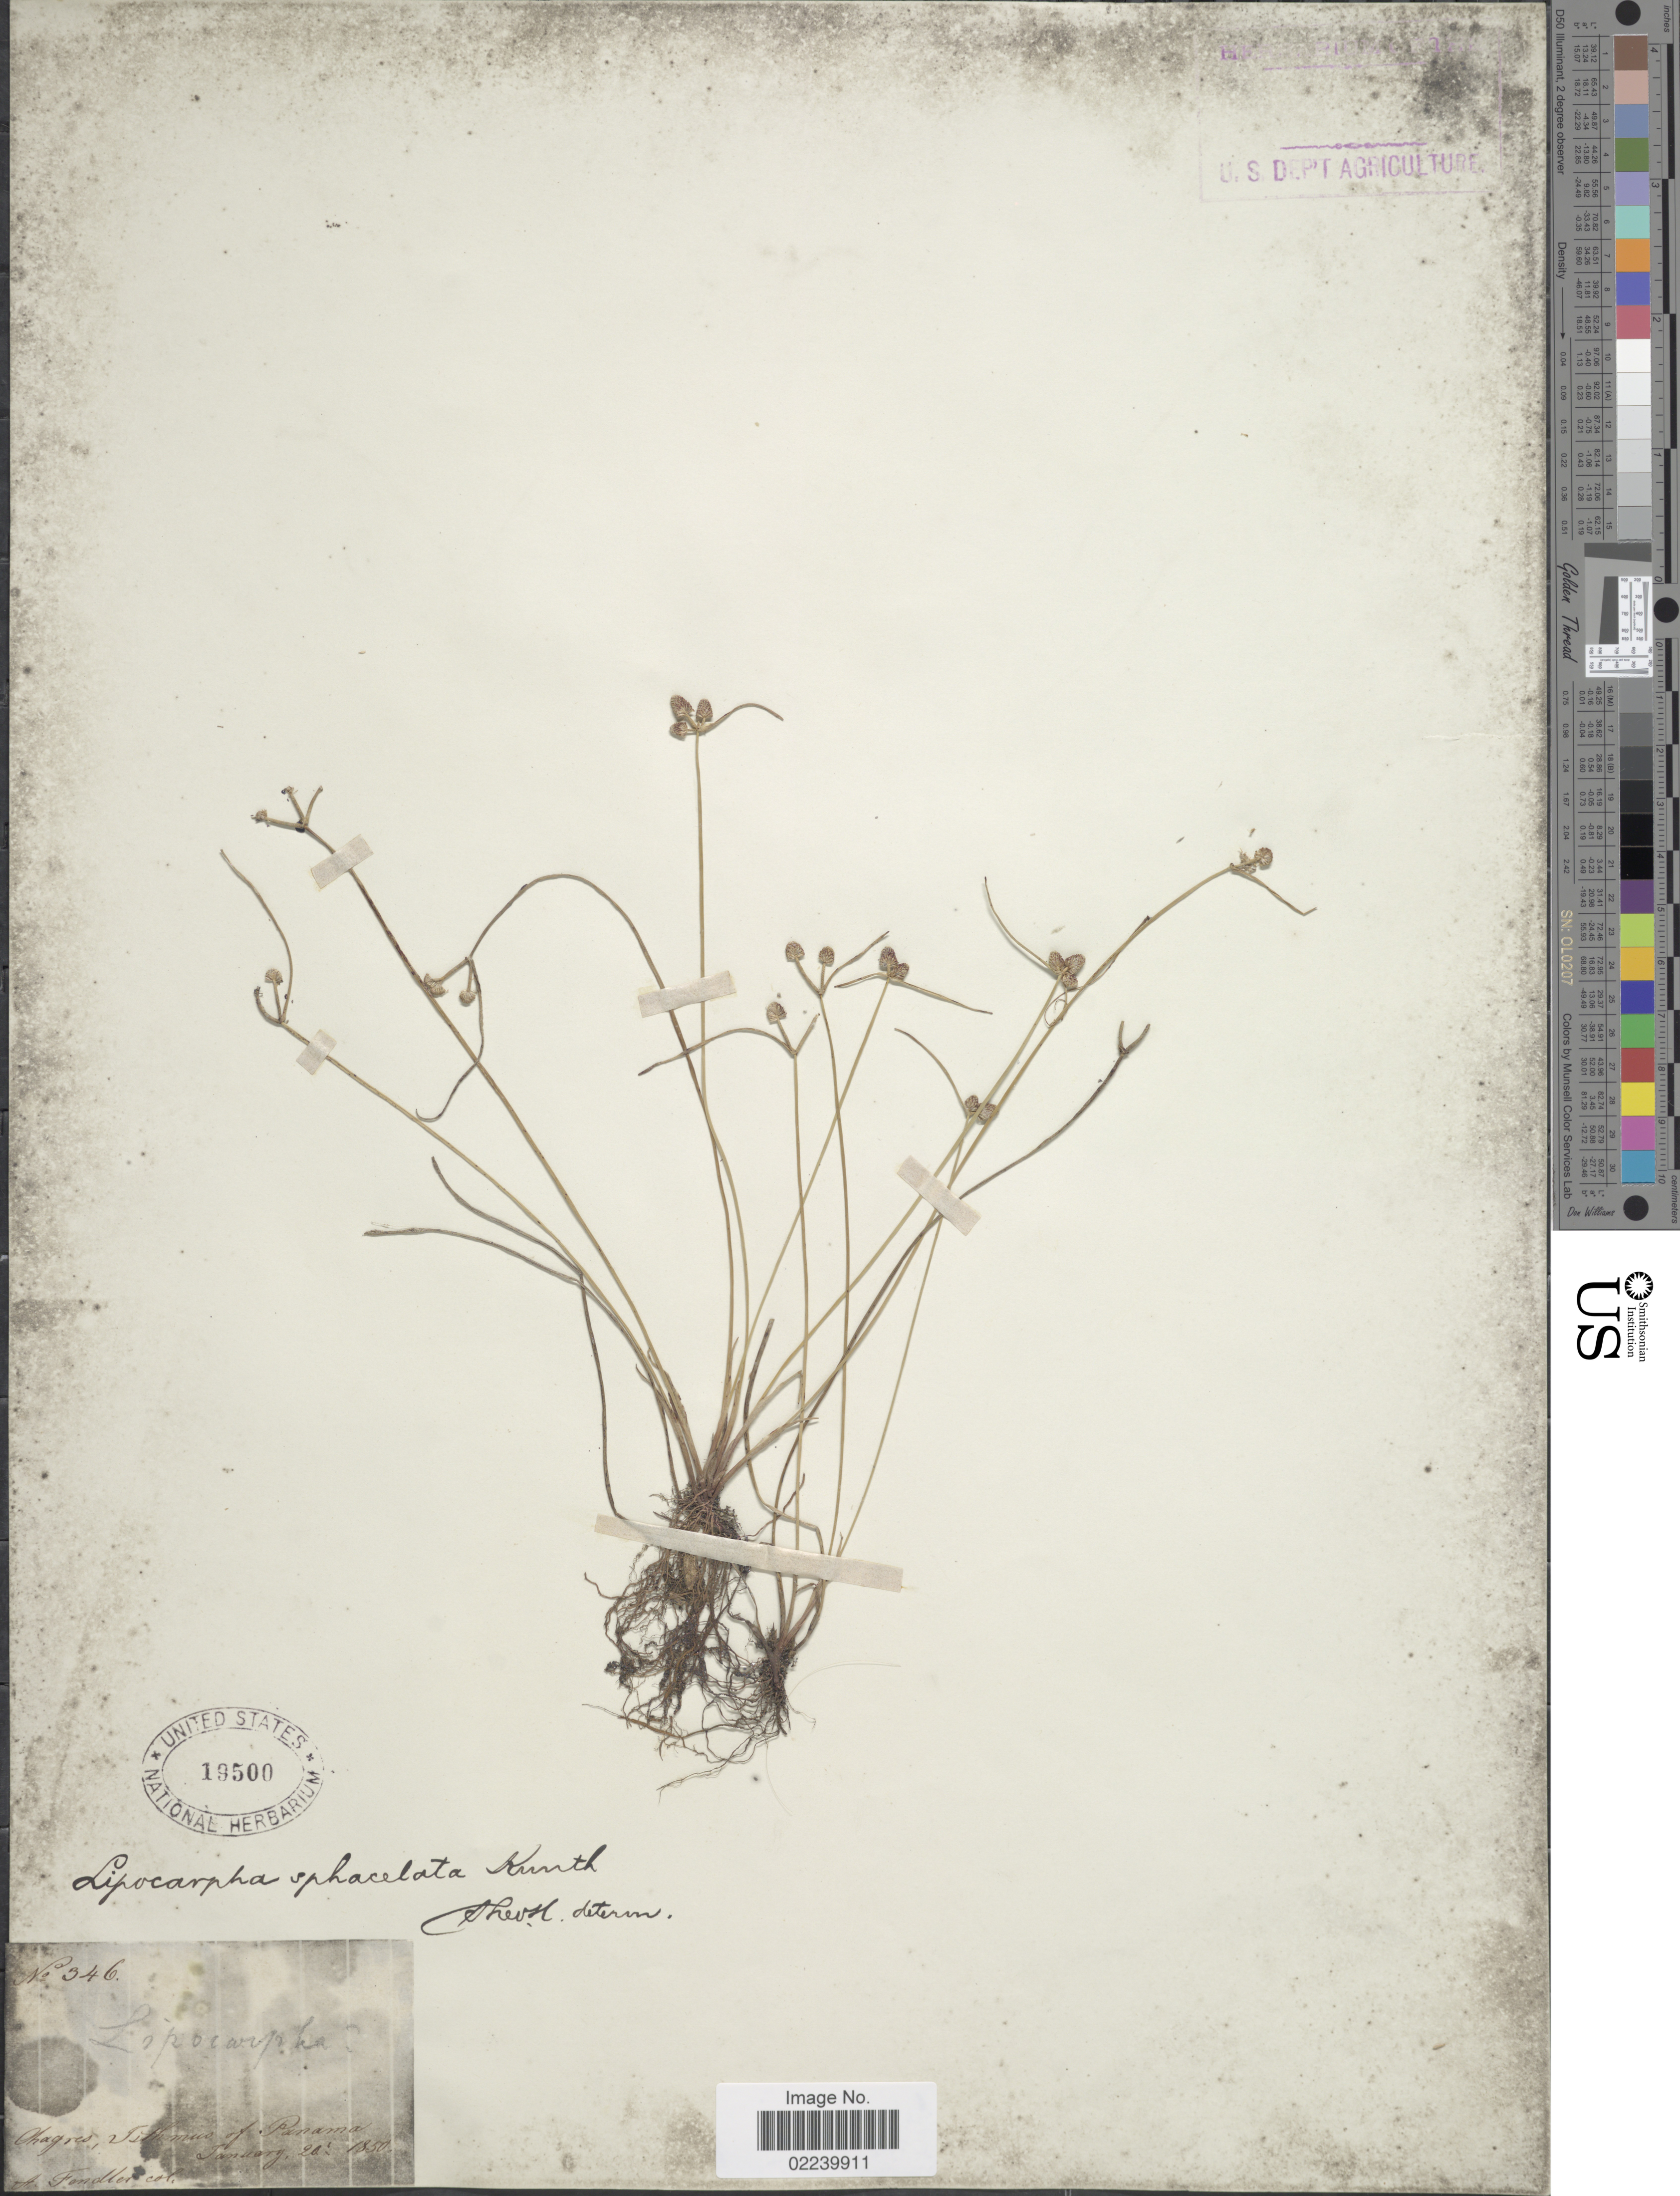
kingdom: Plantae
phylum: Tracheophyta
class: Liliopsida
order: Poales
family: Cyperaceae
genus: Cyperus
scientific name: Cyperus salzmannianus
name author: (Steud.) Bauters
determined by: Strong, M. T., (US), Smithsonian Institution - National Museum of Natural History (UNITED STATES)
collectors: A. Fendler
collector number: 346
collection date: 1850-01-20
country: Panama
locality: Chagres, Isthmus of Panam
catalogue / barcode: US 19500